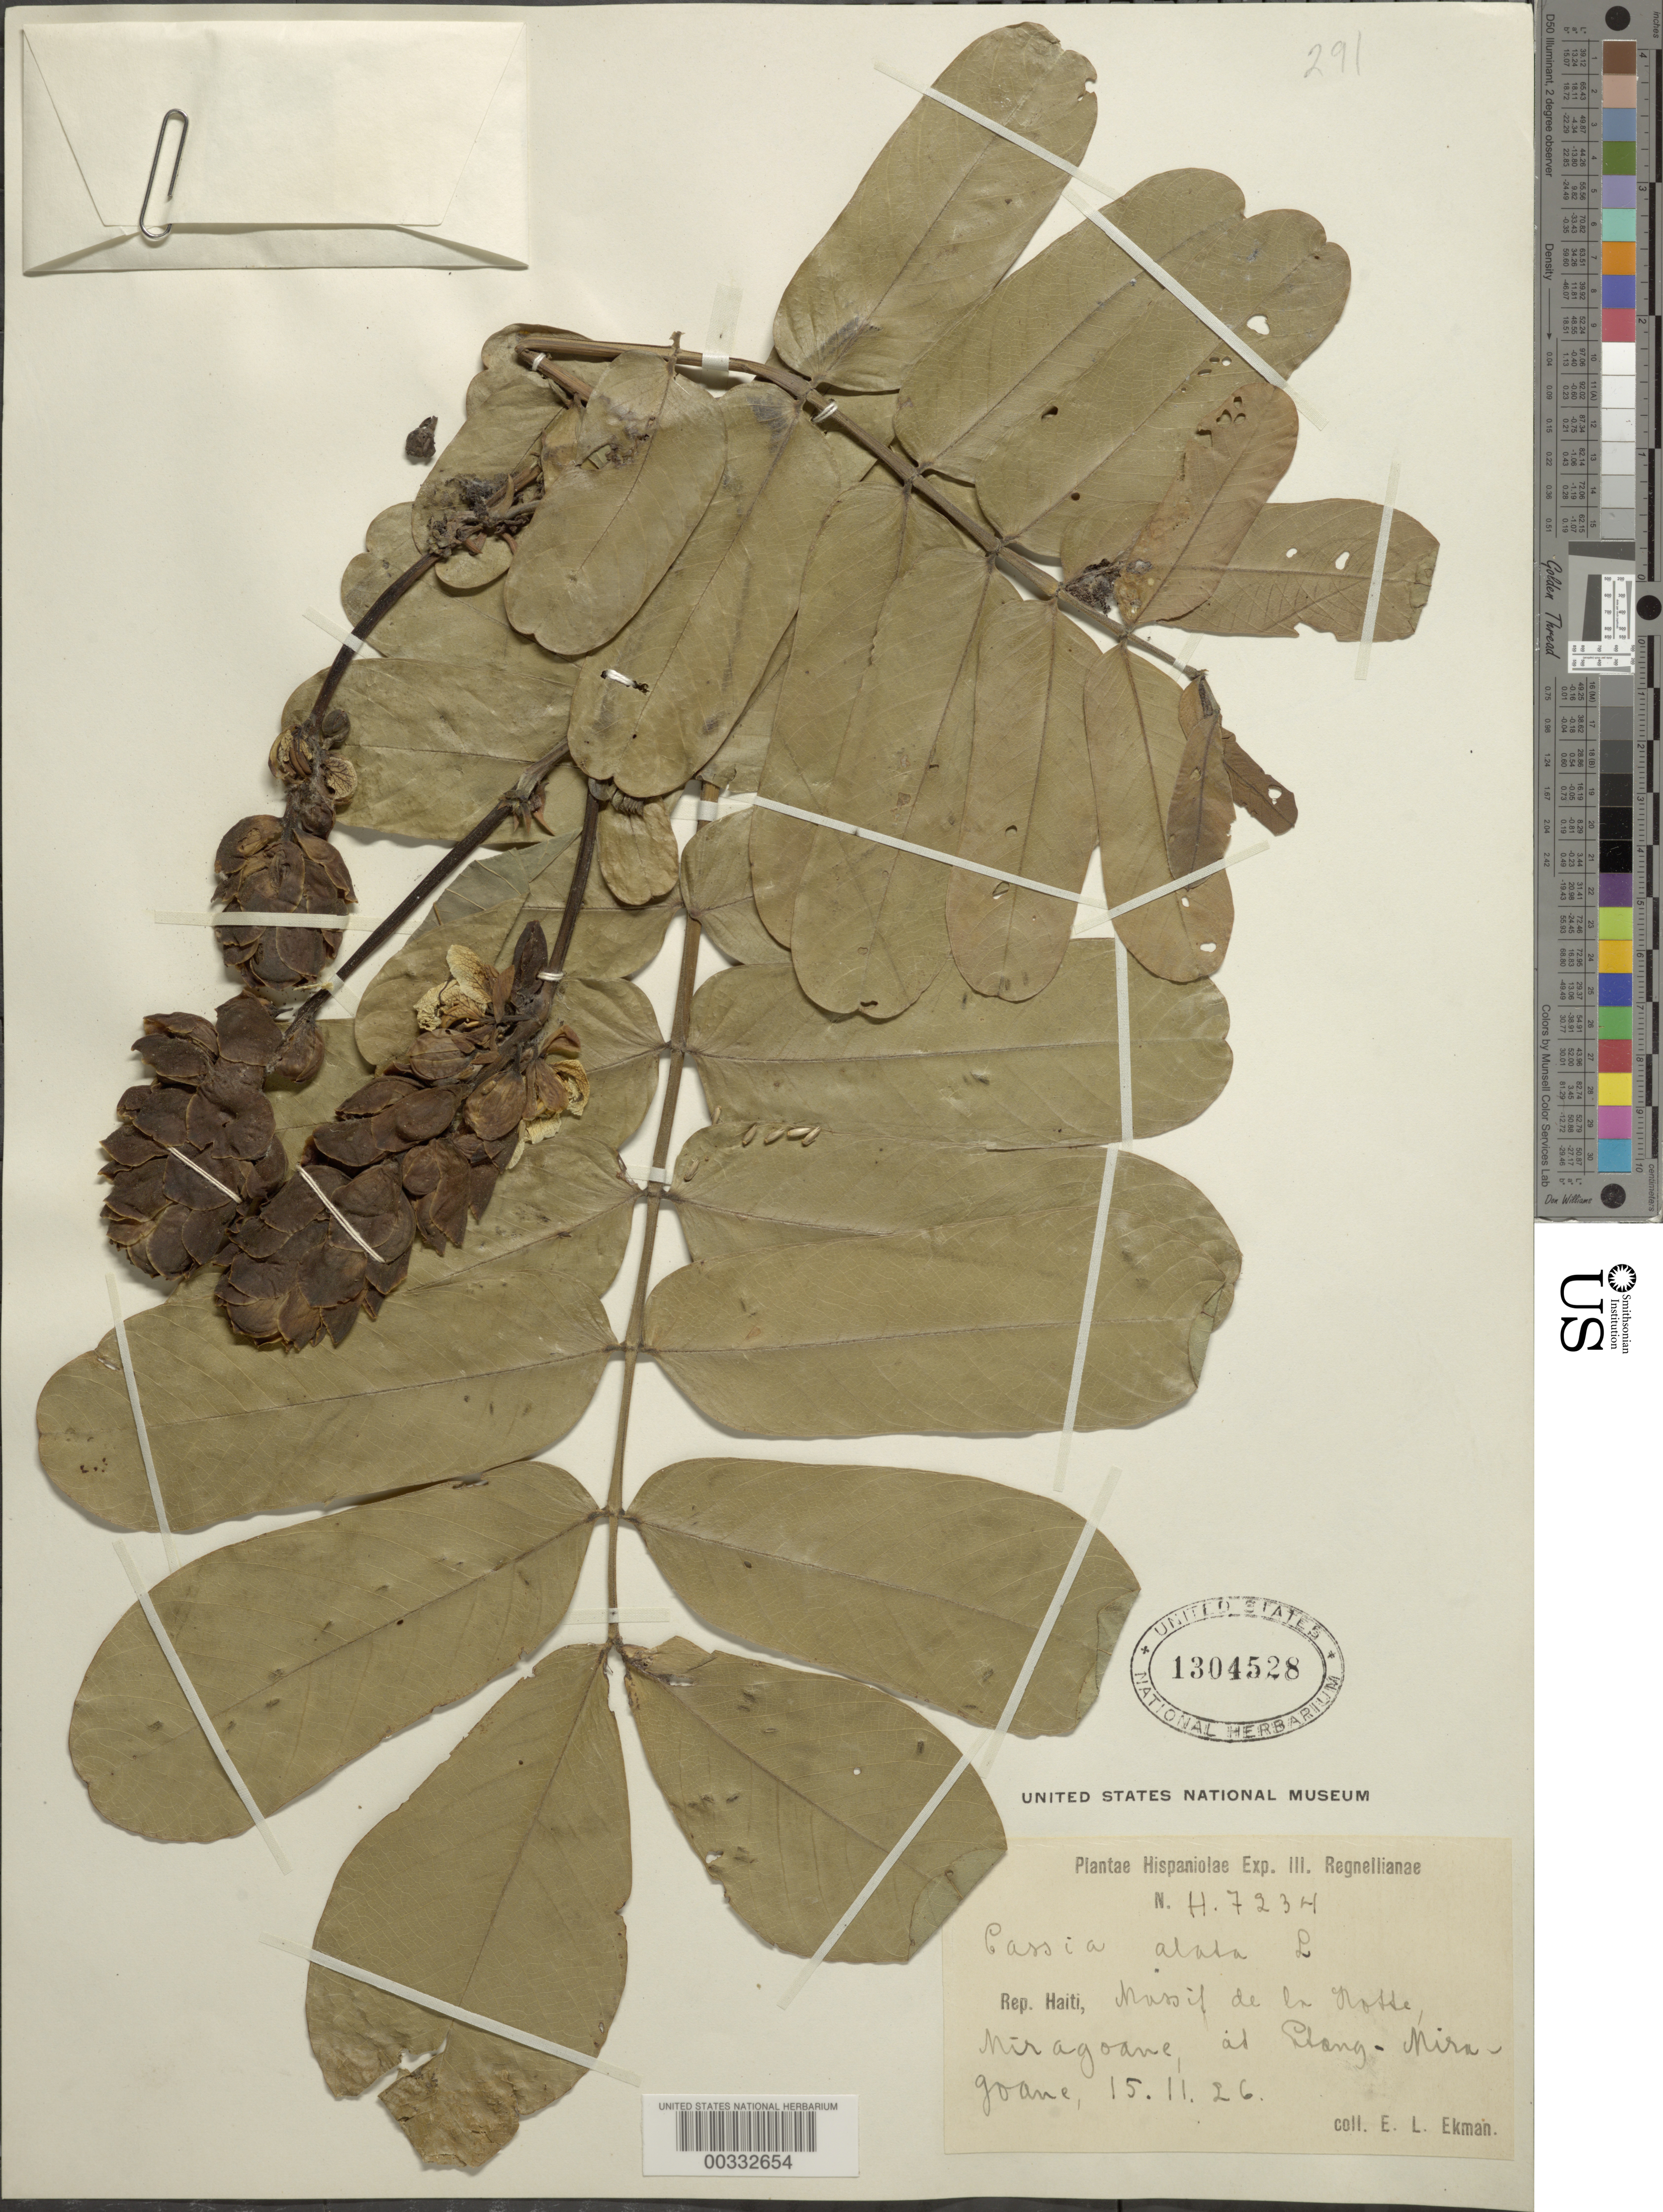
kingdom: Plantae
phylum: Tracheophyta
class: Magnoliopsida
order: Fabales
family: Fabaceae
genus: Senna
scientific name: Senna alata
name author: (L.) Roxb.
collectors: E. L. Ekman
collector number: Nh.7234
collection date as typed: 15 Nov 1926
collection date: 1926-11-15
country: Haiti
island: Hispaniola Island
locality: Massif de la rosse, miragoane, llang-miragone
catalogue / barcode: US 1304528